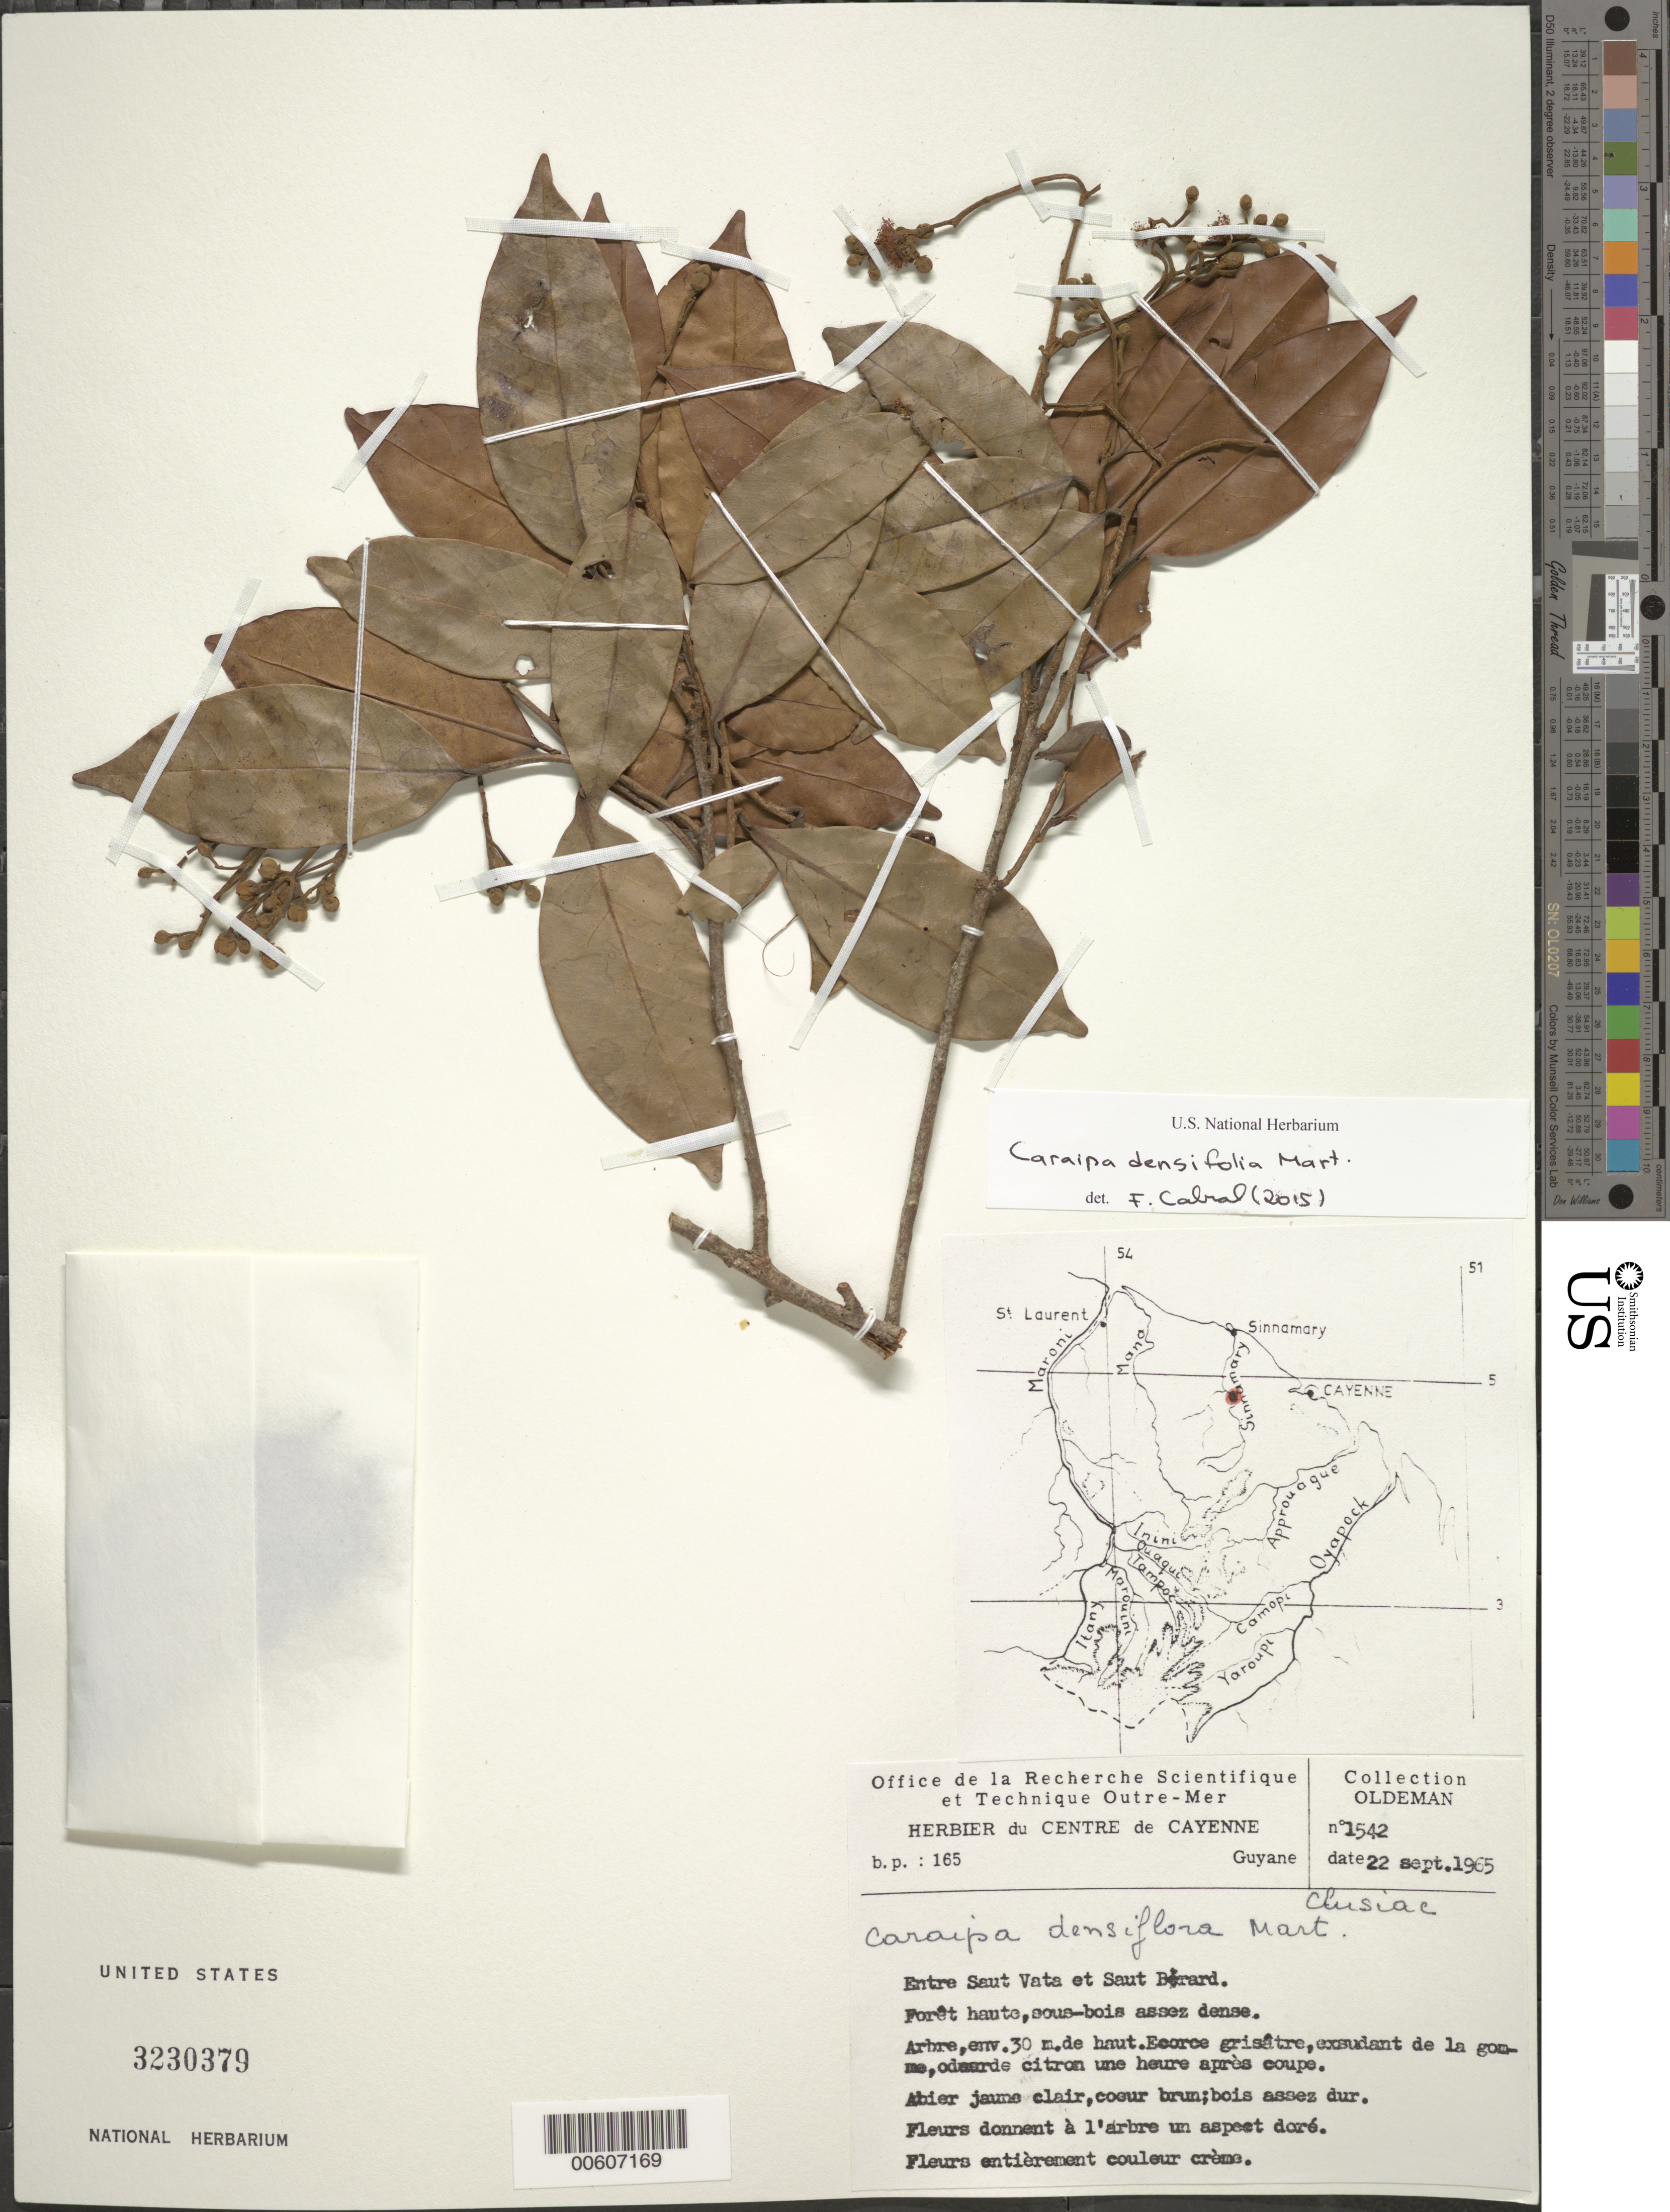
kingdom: Plantae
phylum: Tracheophyta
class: Magnoliopsida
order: Malpighiales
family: Calophyllaceae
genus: Caraipa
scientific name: Caraipa densifolia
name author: Mart.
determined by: Cabral, F.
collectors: R. Oldeman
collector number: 1542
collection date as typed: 22-Sep-65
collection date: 1965-09-22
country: French Guiana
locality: Saut Vata to Saut Bérard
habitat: Foret haute, sous-bois assez dense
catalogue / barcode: US 3230379